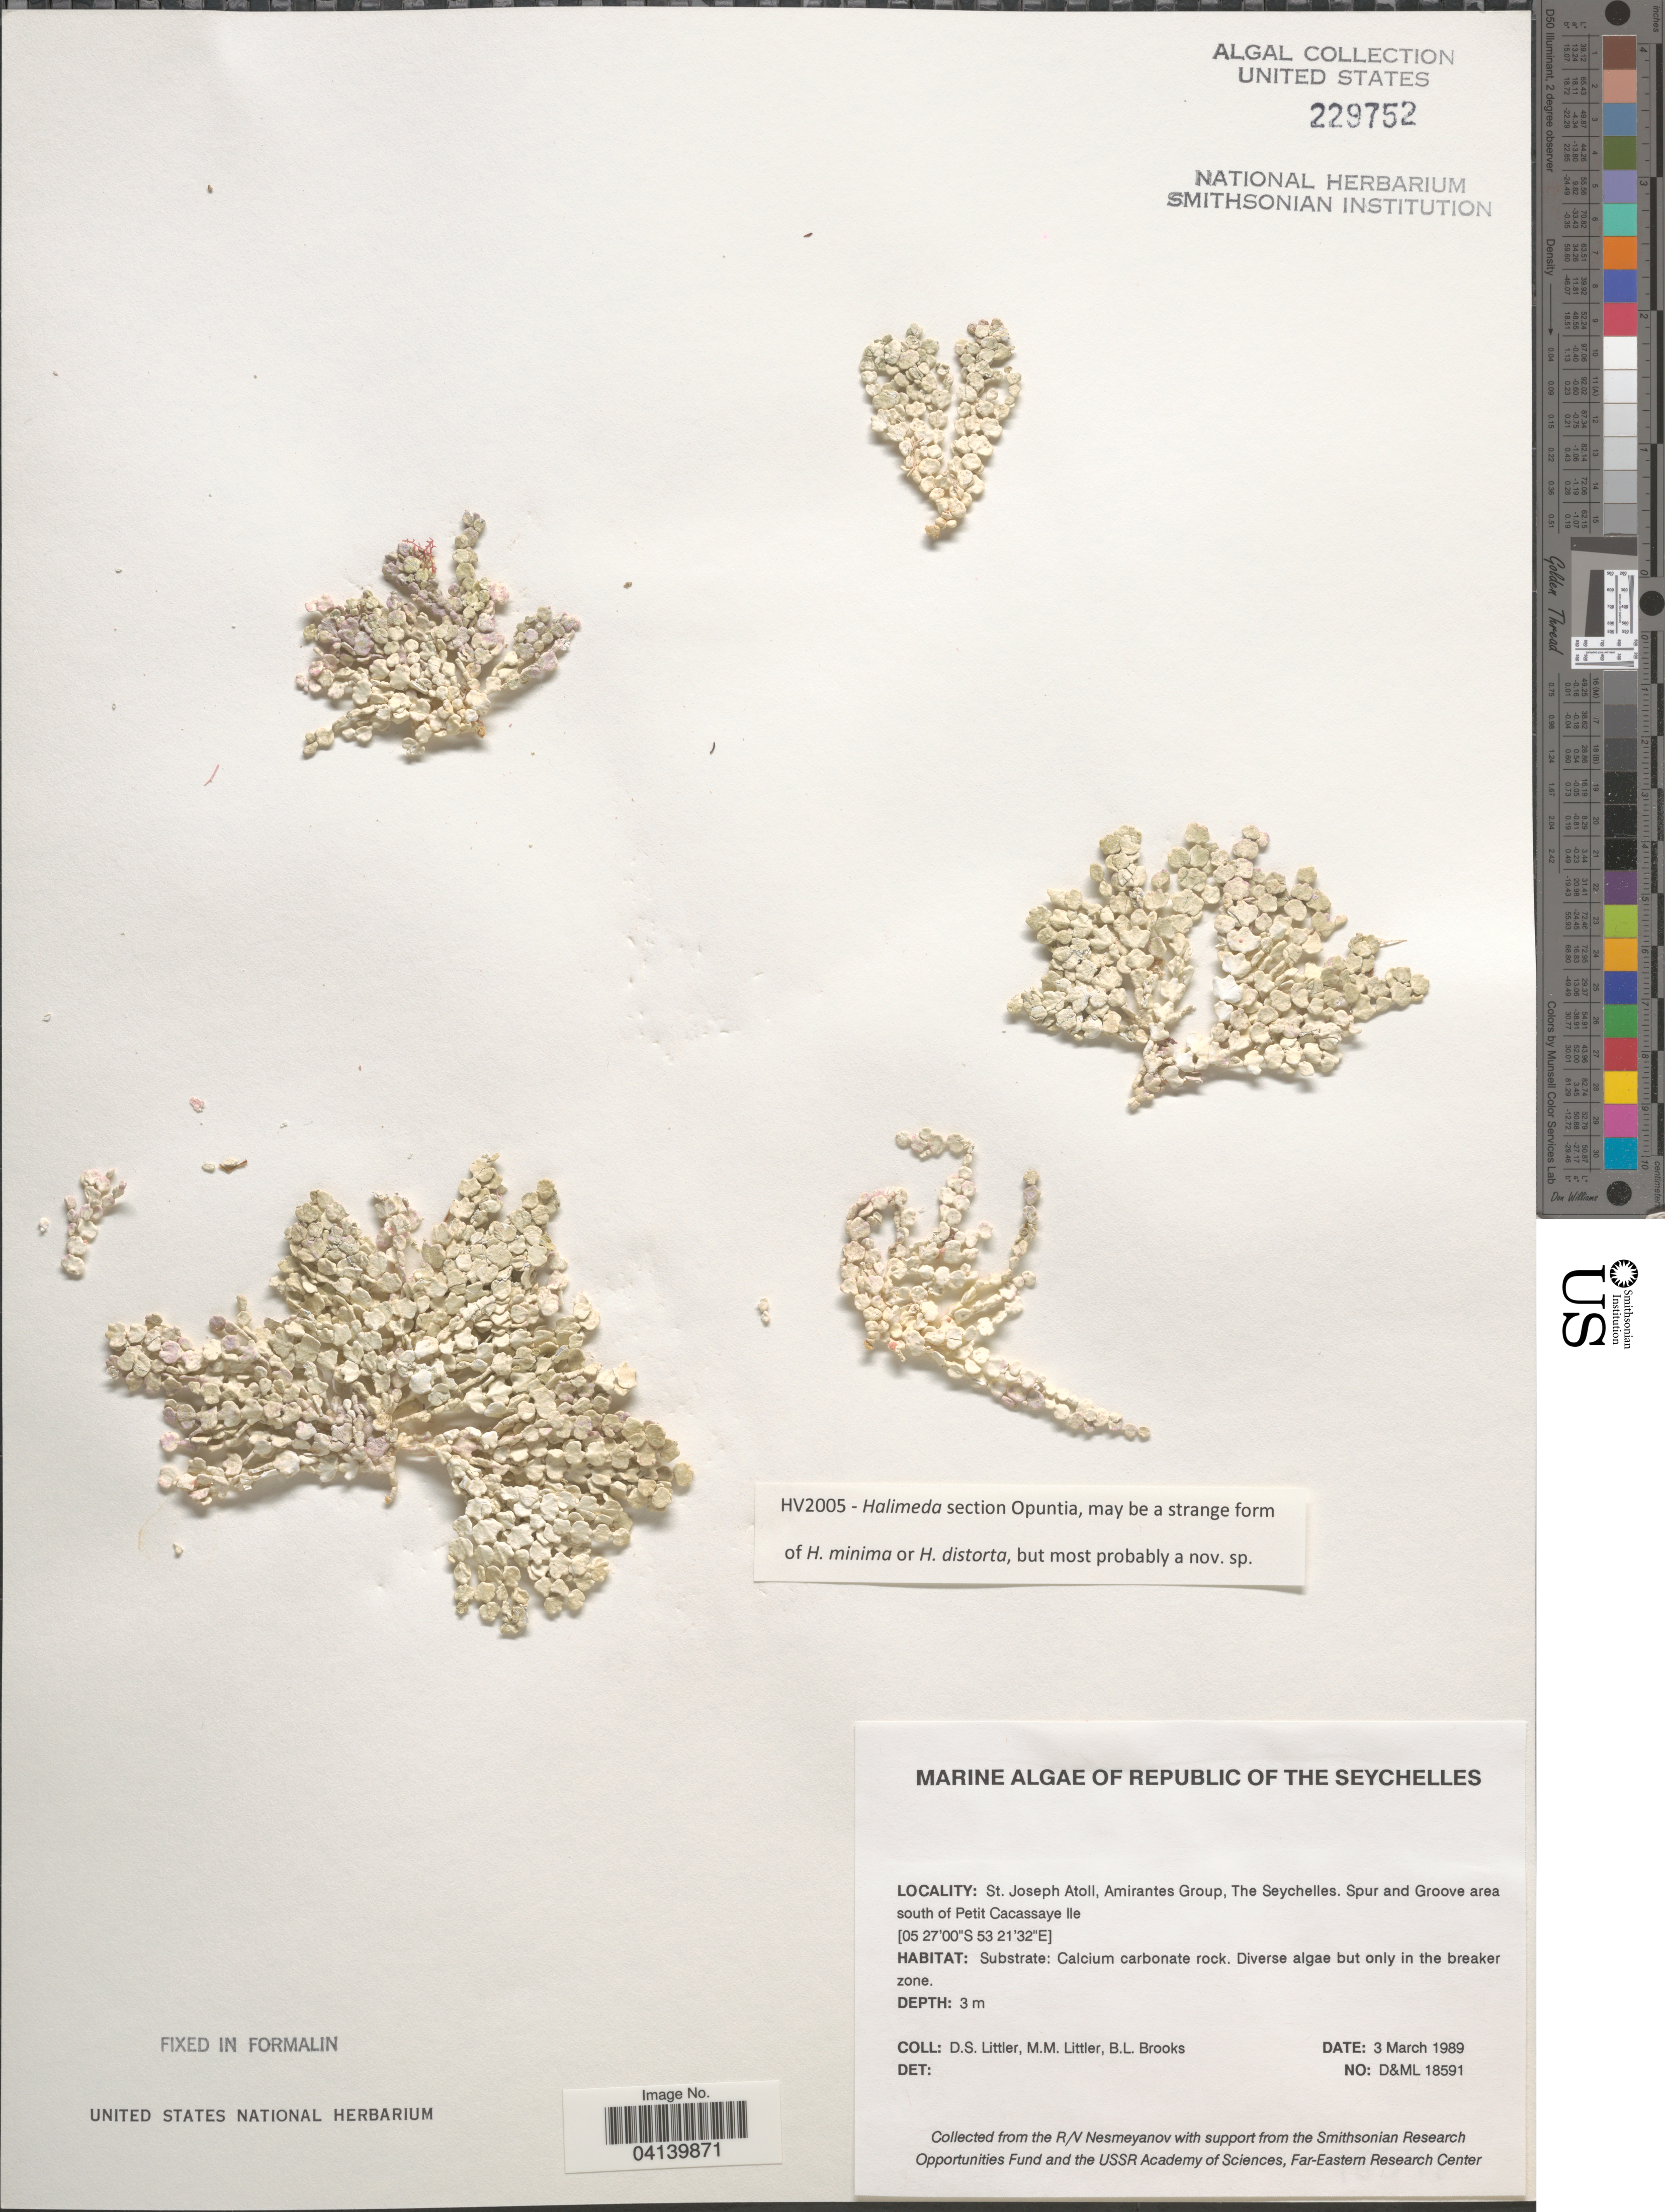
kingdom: Plantae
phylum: Chlorophyta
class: Ulvophyceae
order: Bryopsidales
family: Halimedaceae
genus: Halimeda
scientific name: Halimeda sp.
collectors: D. S. Littler & B. Brooks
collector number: D&ML 18591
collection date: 1989-03-03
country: Seychelles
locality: Republic of The Seychelles. St. Joseph Atoll, Amirantes Group. Spur and Groove area south of Petit Cacassaye Ile.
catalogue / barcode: US 229752